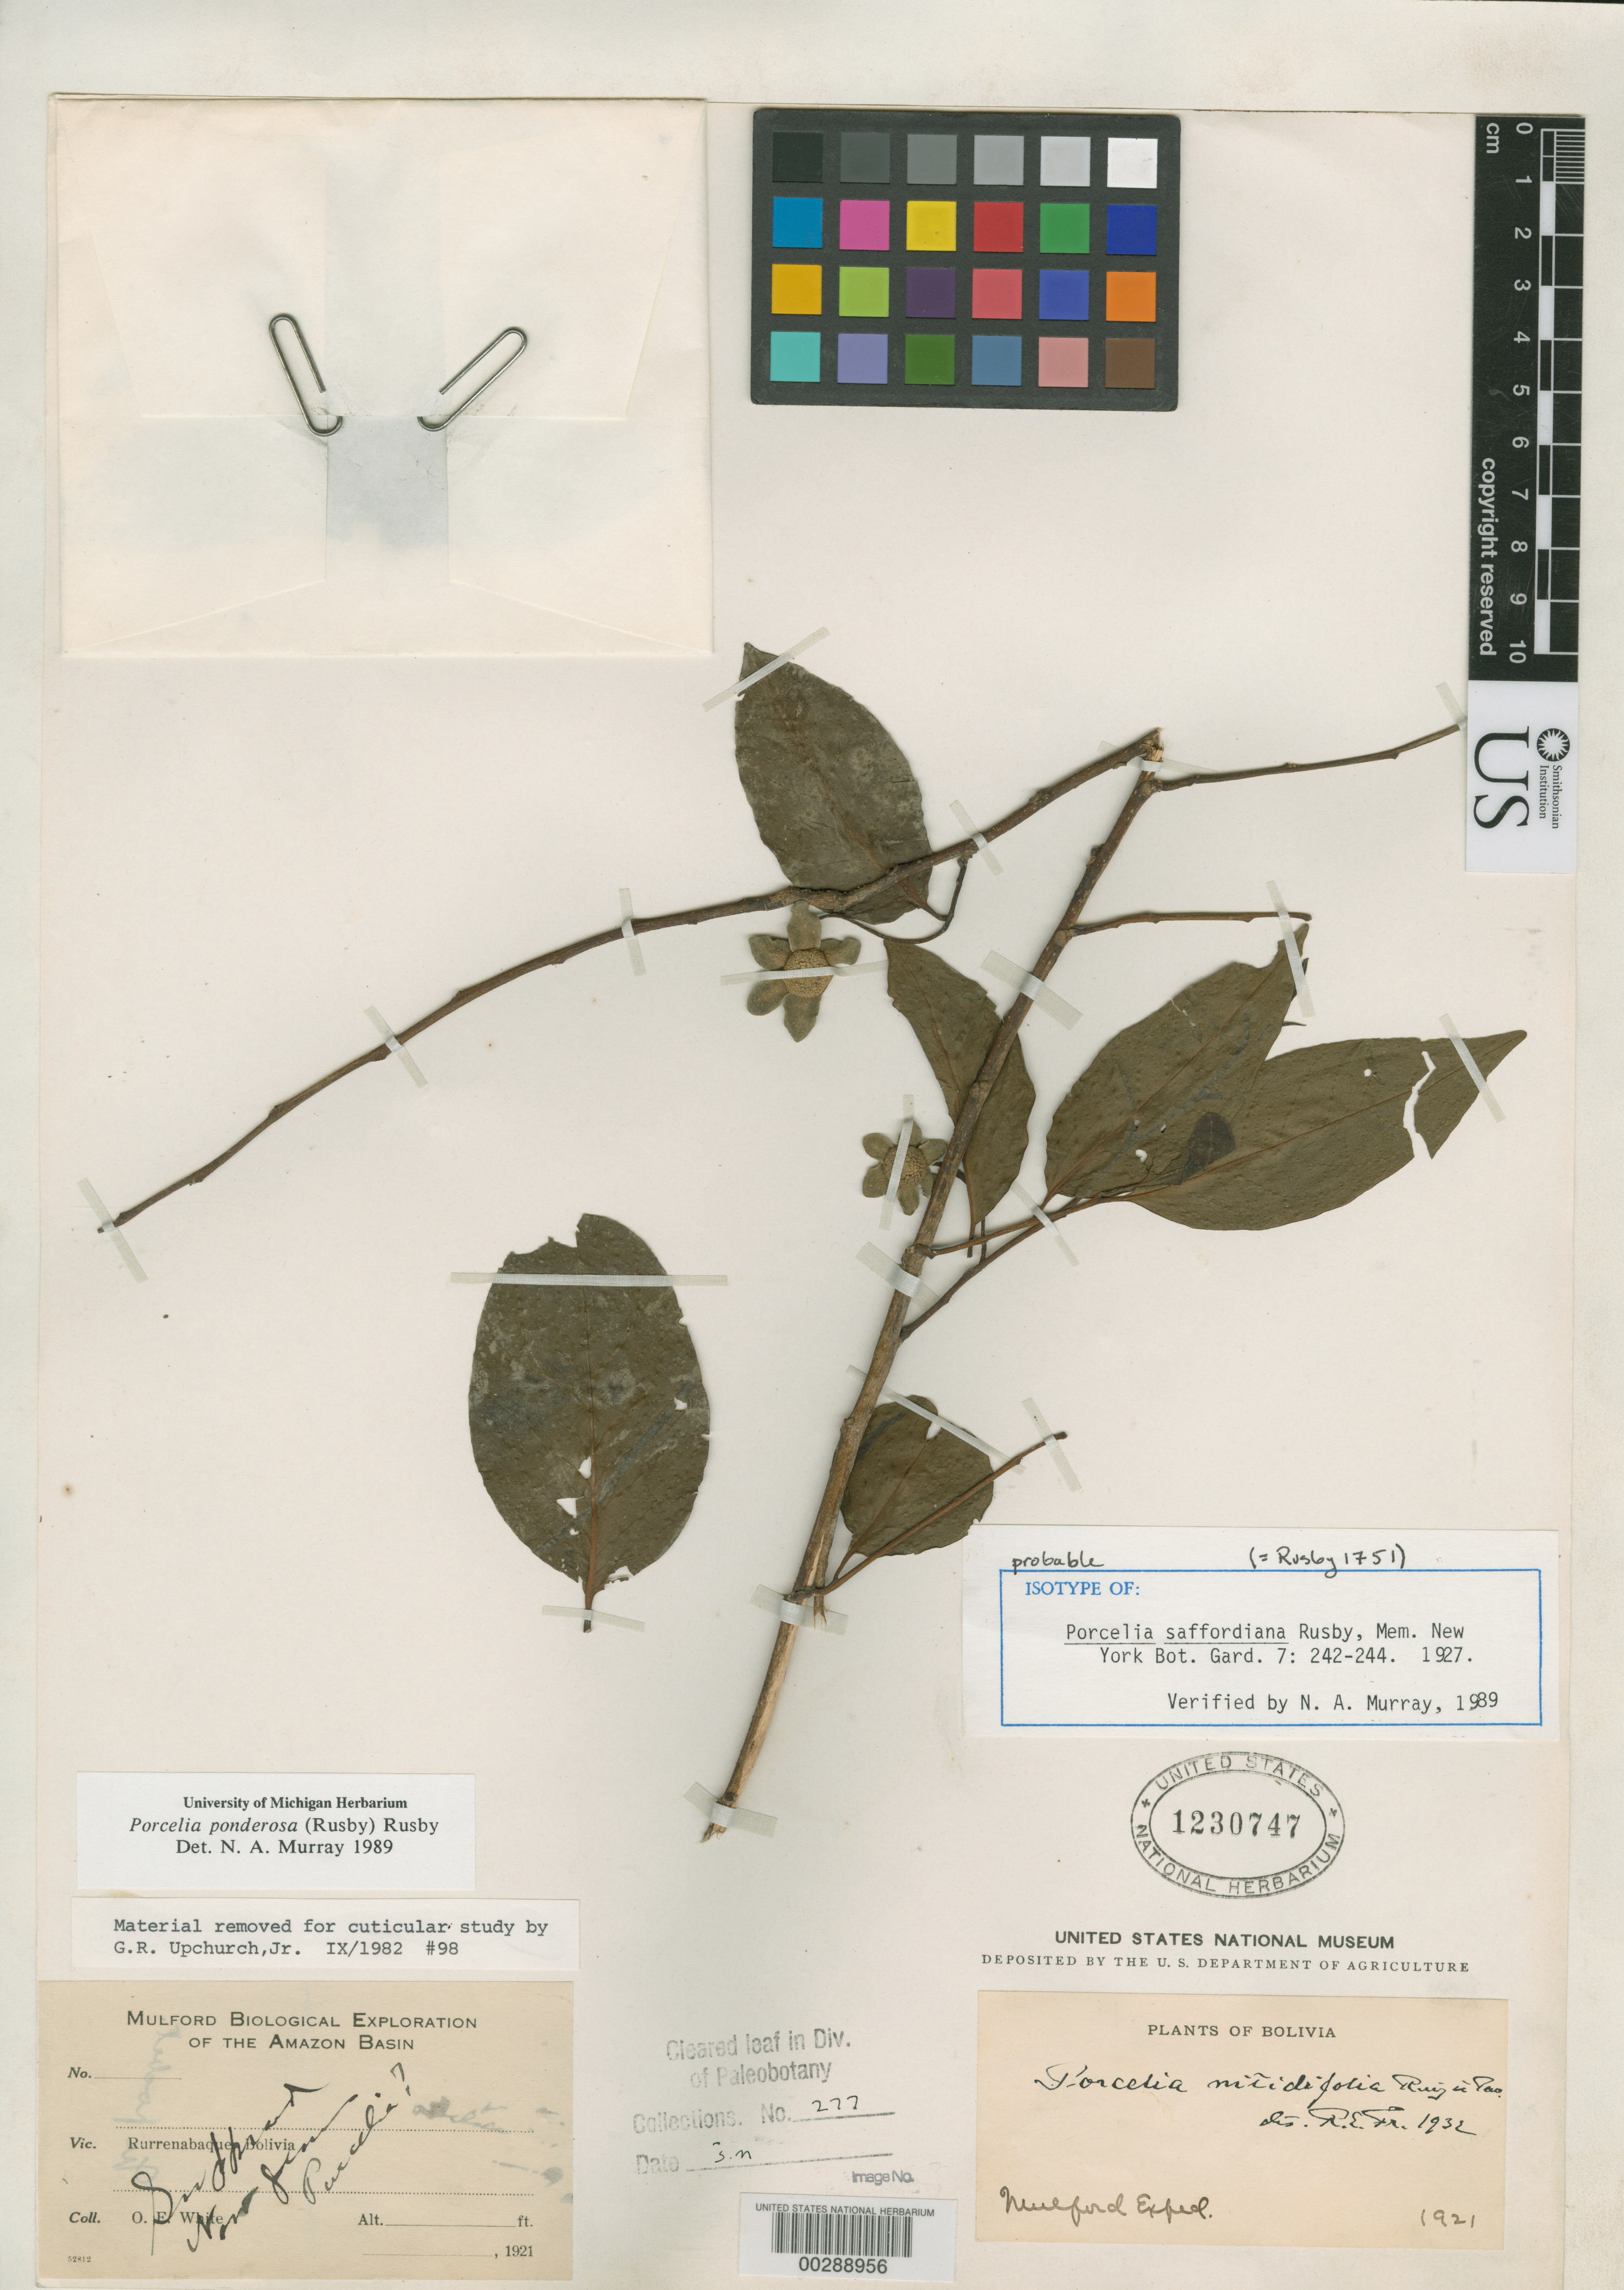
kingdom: Plantae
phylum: Tracheophyta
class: Magnoliopsida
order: Magnoliales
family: Annonaceae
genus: Porcelia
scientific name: Porcelia saffordiana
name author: Rusby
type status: Possible Isotype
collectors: Neueford Exped.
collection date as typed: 1921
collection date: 1921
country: Bolivia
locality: Mapiri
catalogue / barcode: US 1230747